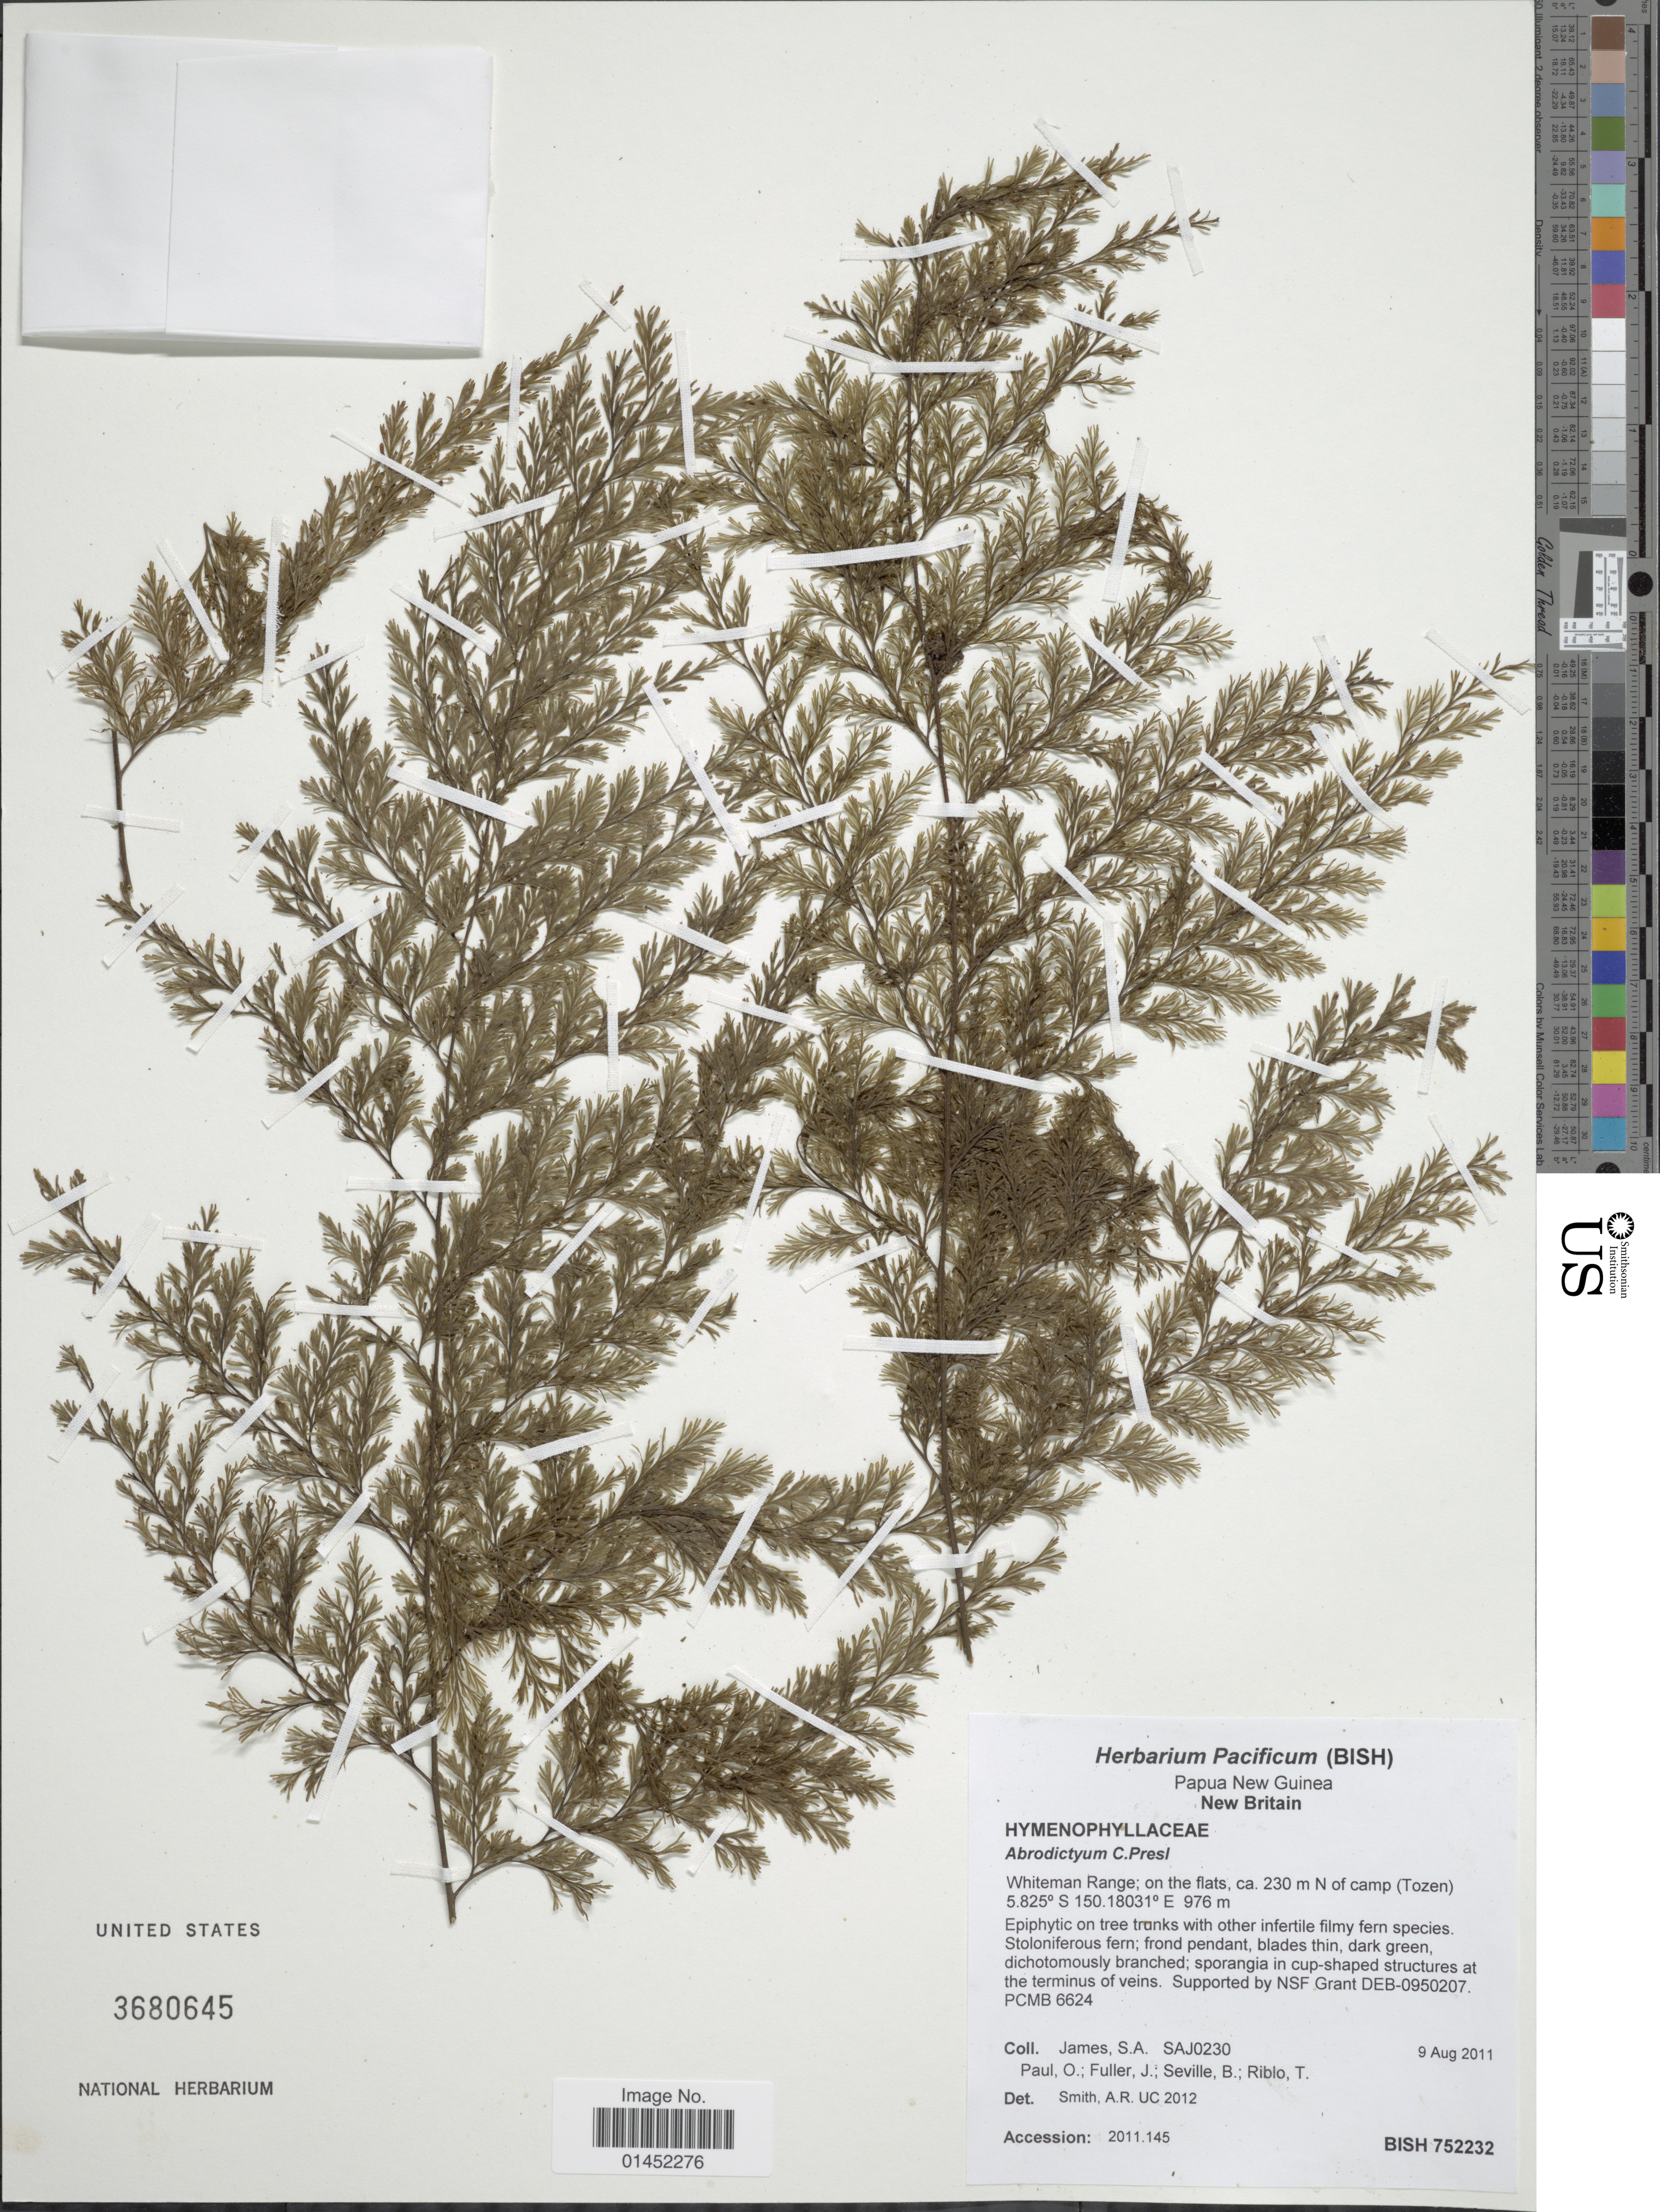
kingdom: Plantae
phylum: Tracheophyta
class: Polypodiopsida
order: Hymenophyllales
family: Hymenophyllaceae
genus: Abrodictyum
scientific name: Abrodictyum sp.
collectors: S. James, O. Paul, J. B. Fuller, B. Seville & T. Ribio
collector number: SAJ0230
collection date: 2011-08-09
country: Papua New Guinea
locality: New Britain, Whiteman Range; on the flats, ca 230 m N of camp (Tozen)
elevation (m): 976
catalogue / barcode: US 3680645